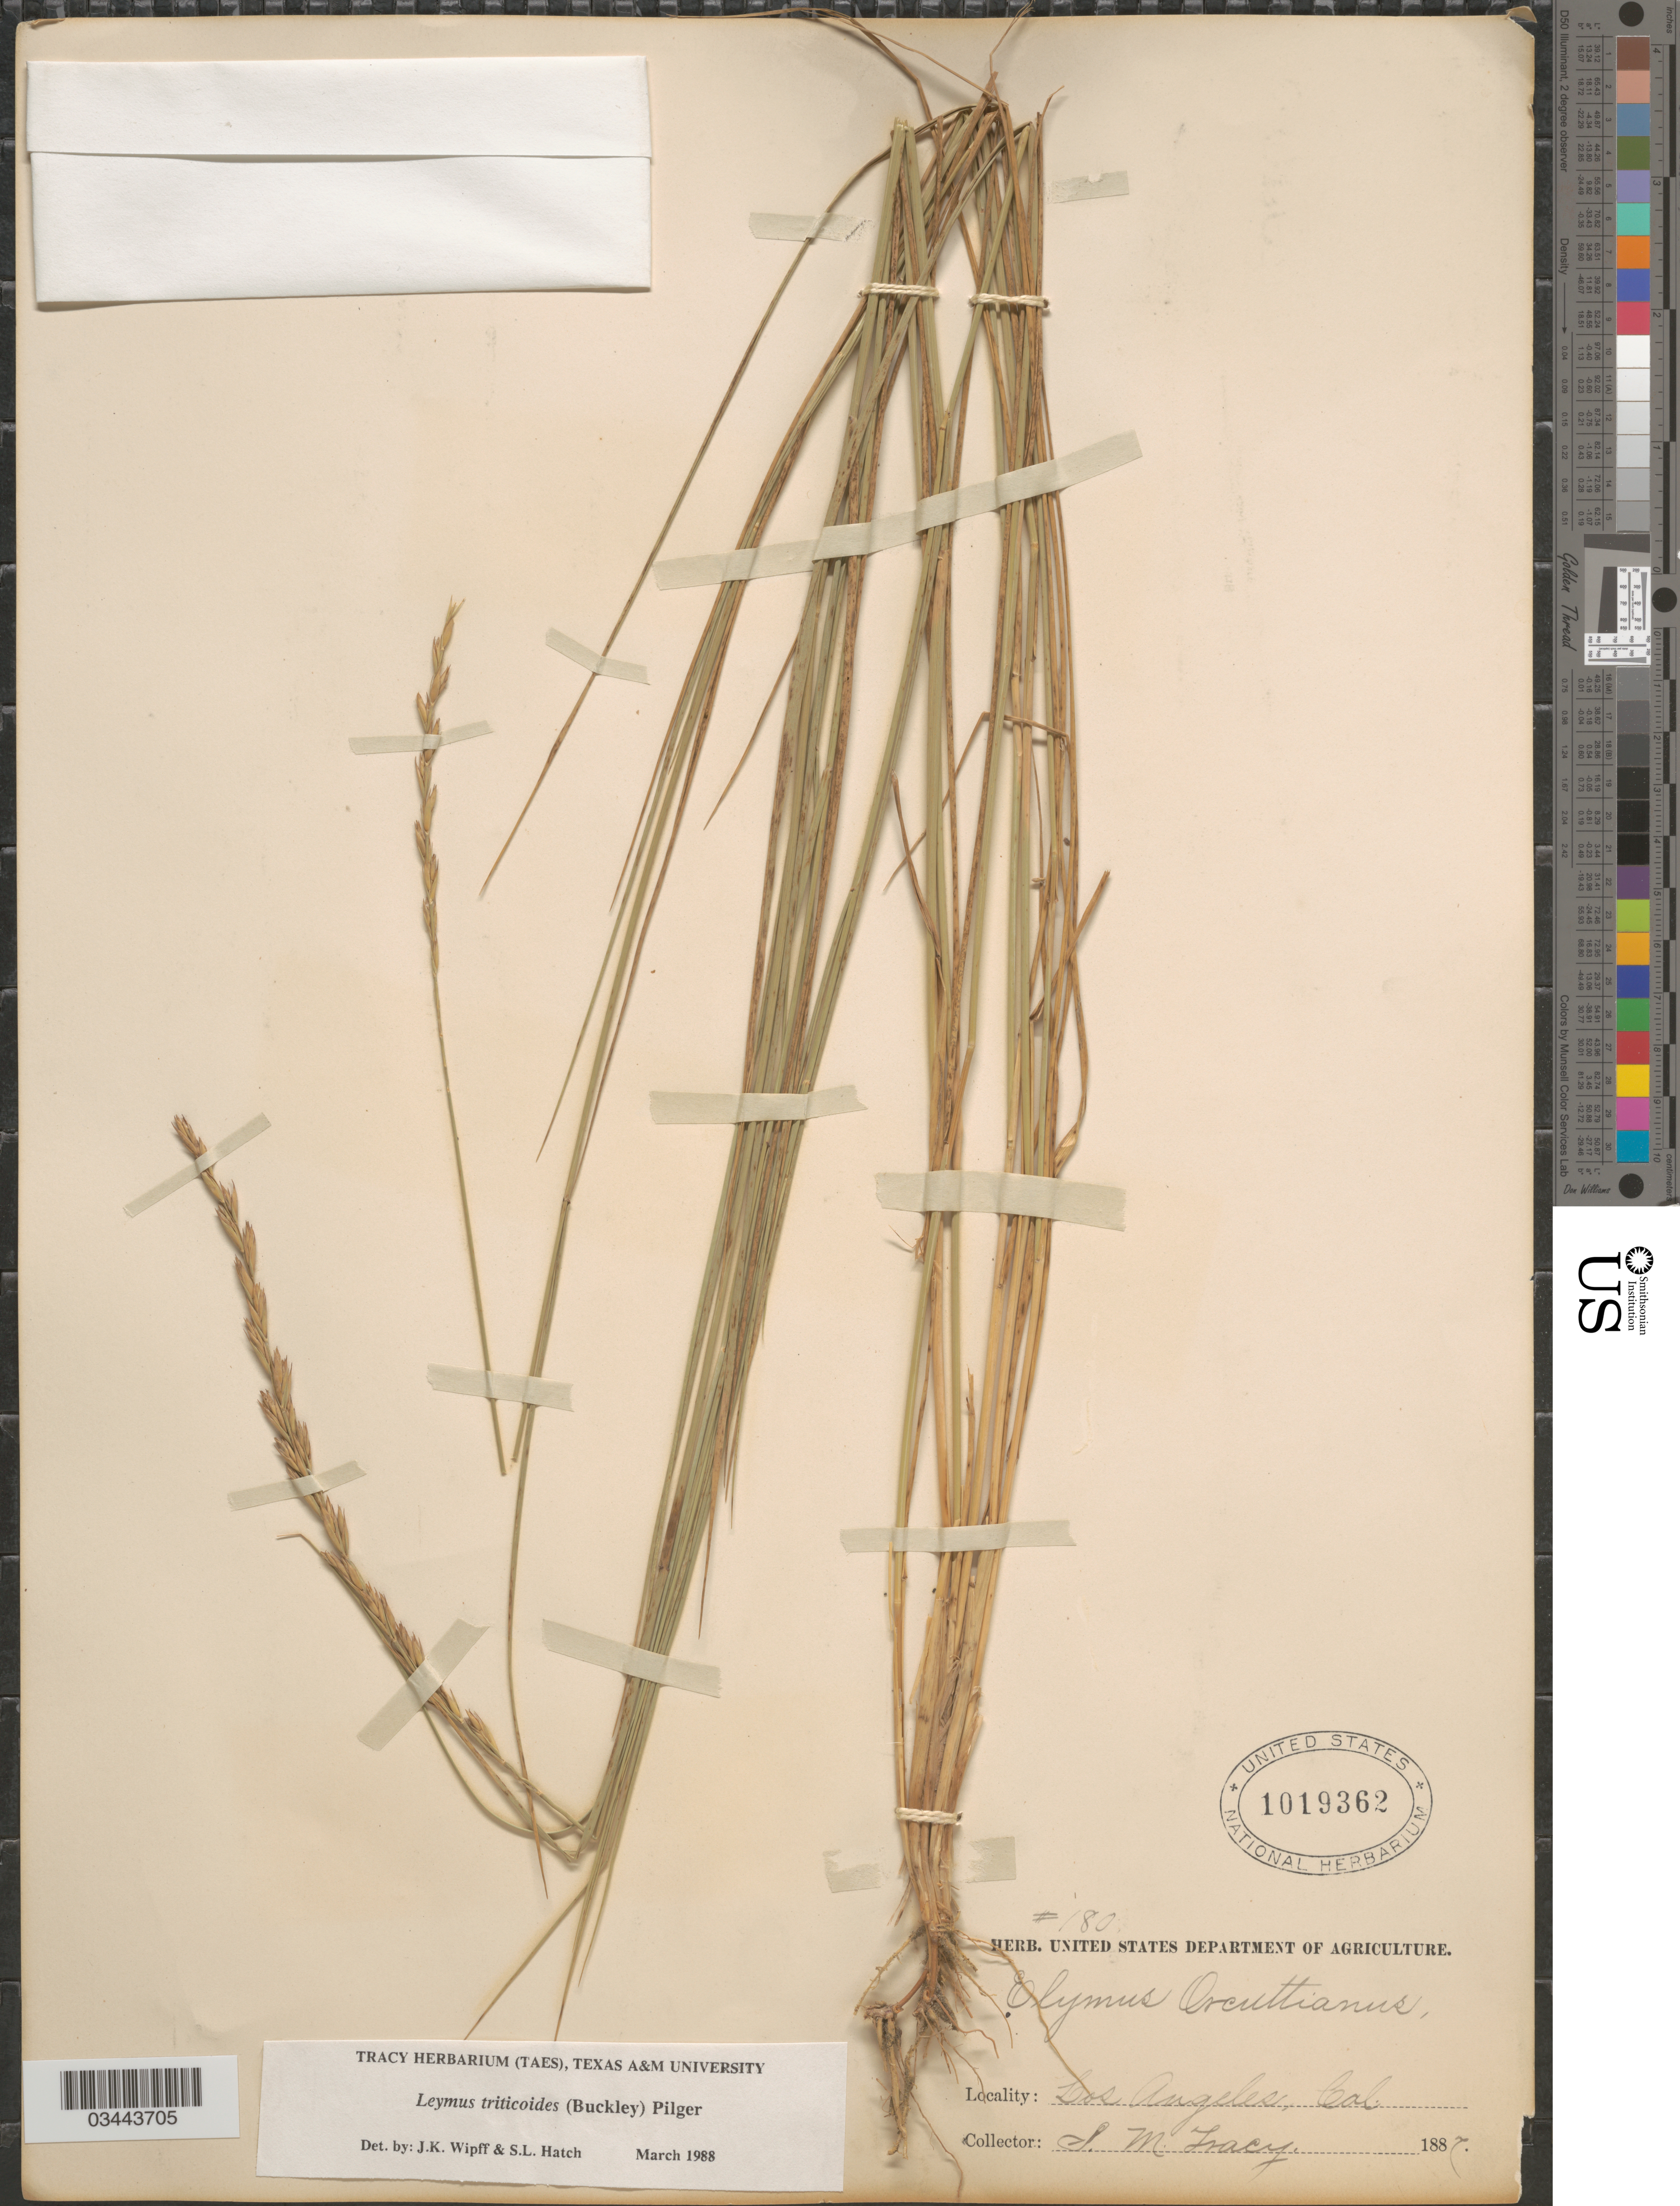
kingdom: Plantae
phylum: Tracheophyta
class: Liliopsida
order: Poales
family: Poaceae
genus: Leymus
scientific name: Leymus triticoides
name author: (Buckley) Pilg.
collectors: S. M. Tracy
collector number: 180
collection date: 1887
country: United States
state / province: California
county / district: Los Angeles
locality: Los Angeles.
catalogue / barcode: US 1019362